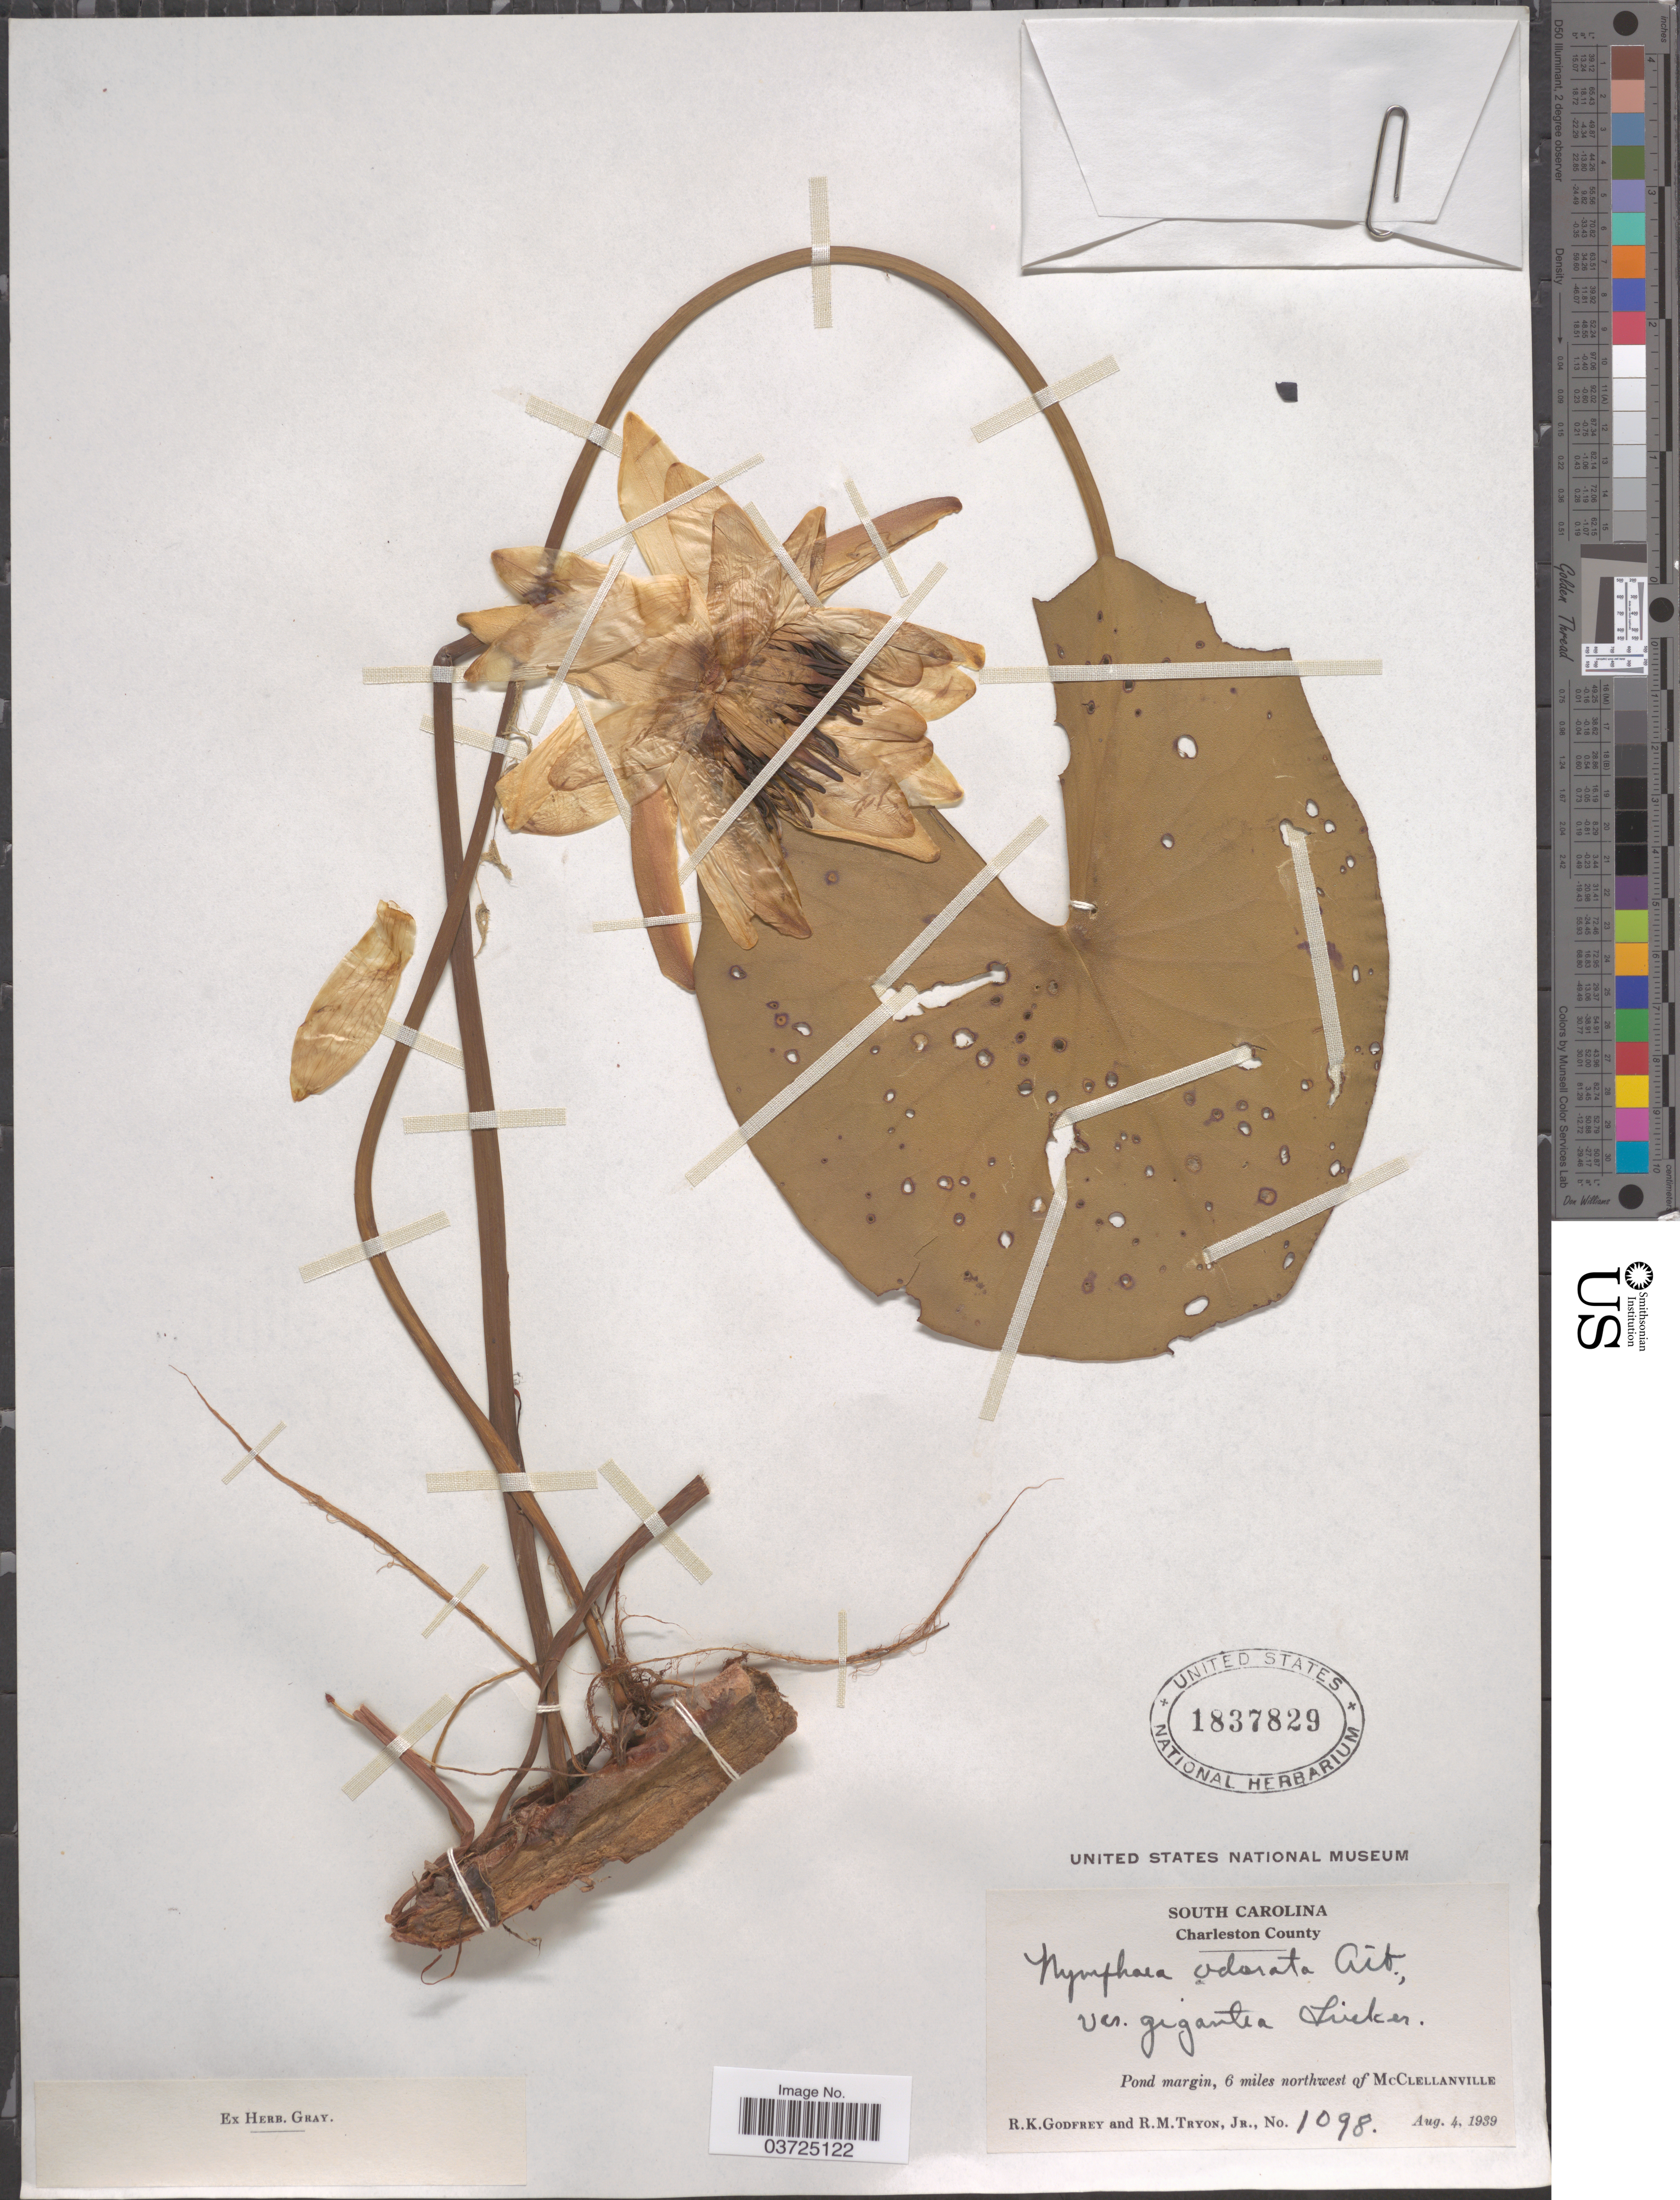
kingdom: Plantae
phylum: Tracheophyta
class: Magnoliopsida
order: Nymphaeales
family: Nymphaeaceae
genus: Nymphaea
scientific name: Nymphaea odorata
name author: Aiton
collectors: R. K. Godfrey & R. Tryon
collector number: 1098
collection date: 1939-08-04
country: United States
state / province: South Carolina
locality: Charleston County. Pond margin, 6 miles northwest of McClellanville.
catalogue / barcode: US 1837829